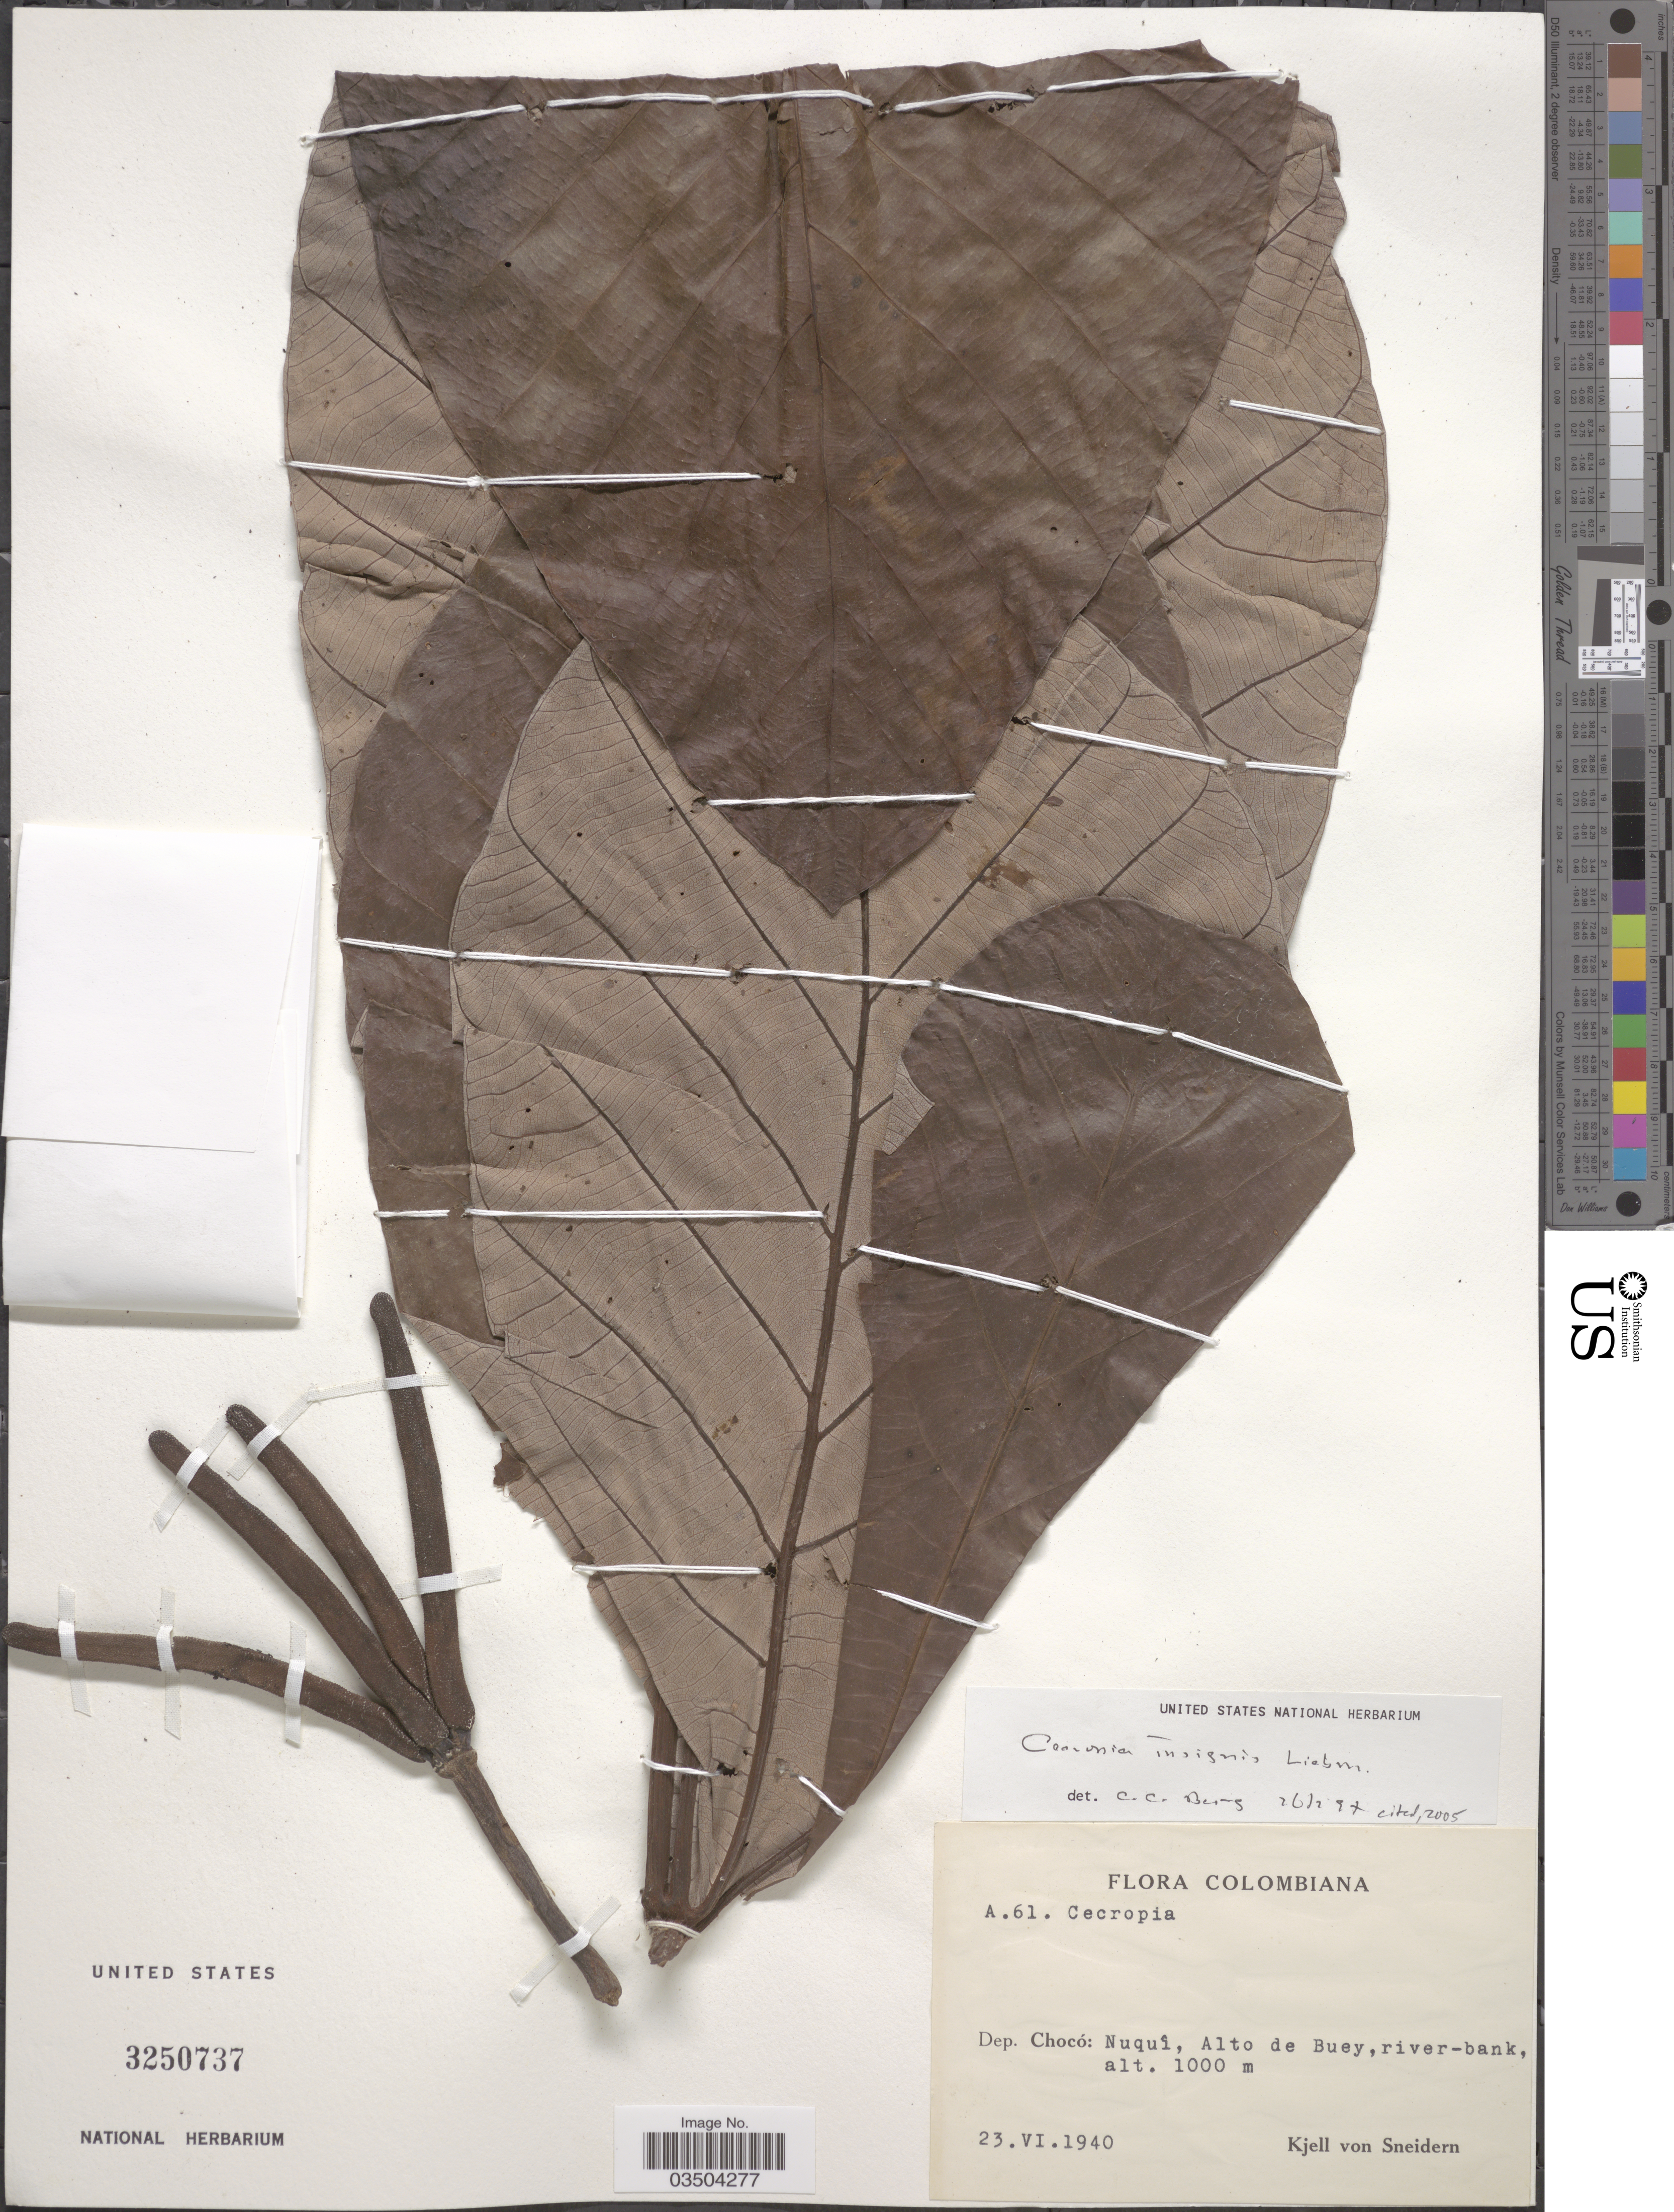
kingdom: Plantae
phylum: Tracheophyta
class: Magnoliopsida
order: Rosales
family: Urticaceae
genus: Cecropia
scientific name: Cecropia insignis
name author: Liebm.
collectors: K. von Sneidern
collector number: A61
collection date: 1940-06-23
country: Colombia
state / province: Chocó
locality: Dep. Chocó: Nuqui, Alto de Buey, river-bank.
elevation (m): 1000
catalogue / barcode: US 3250737